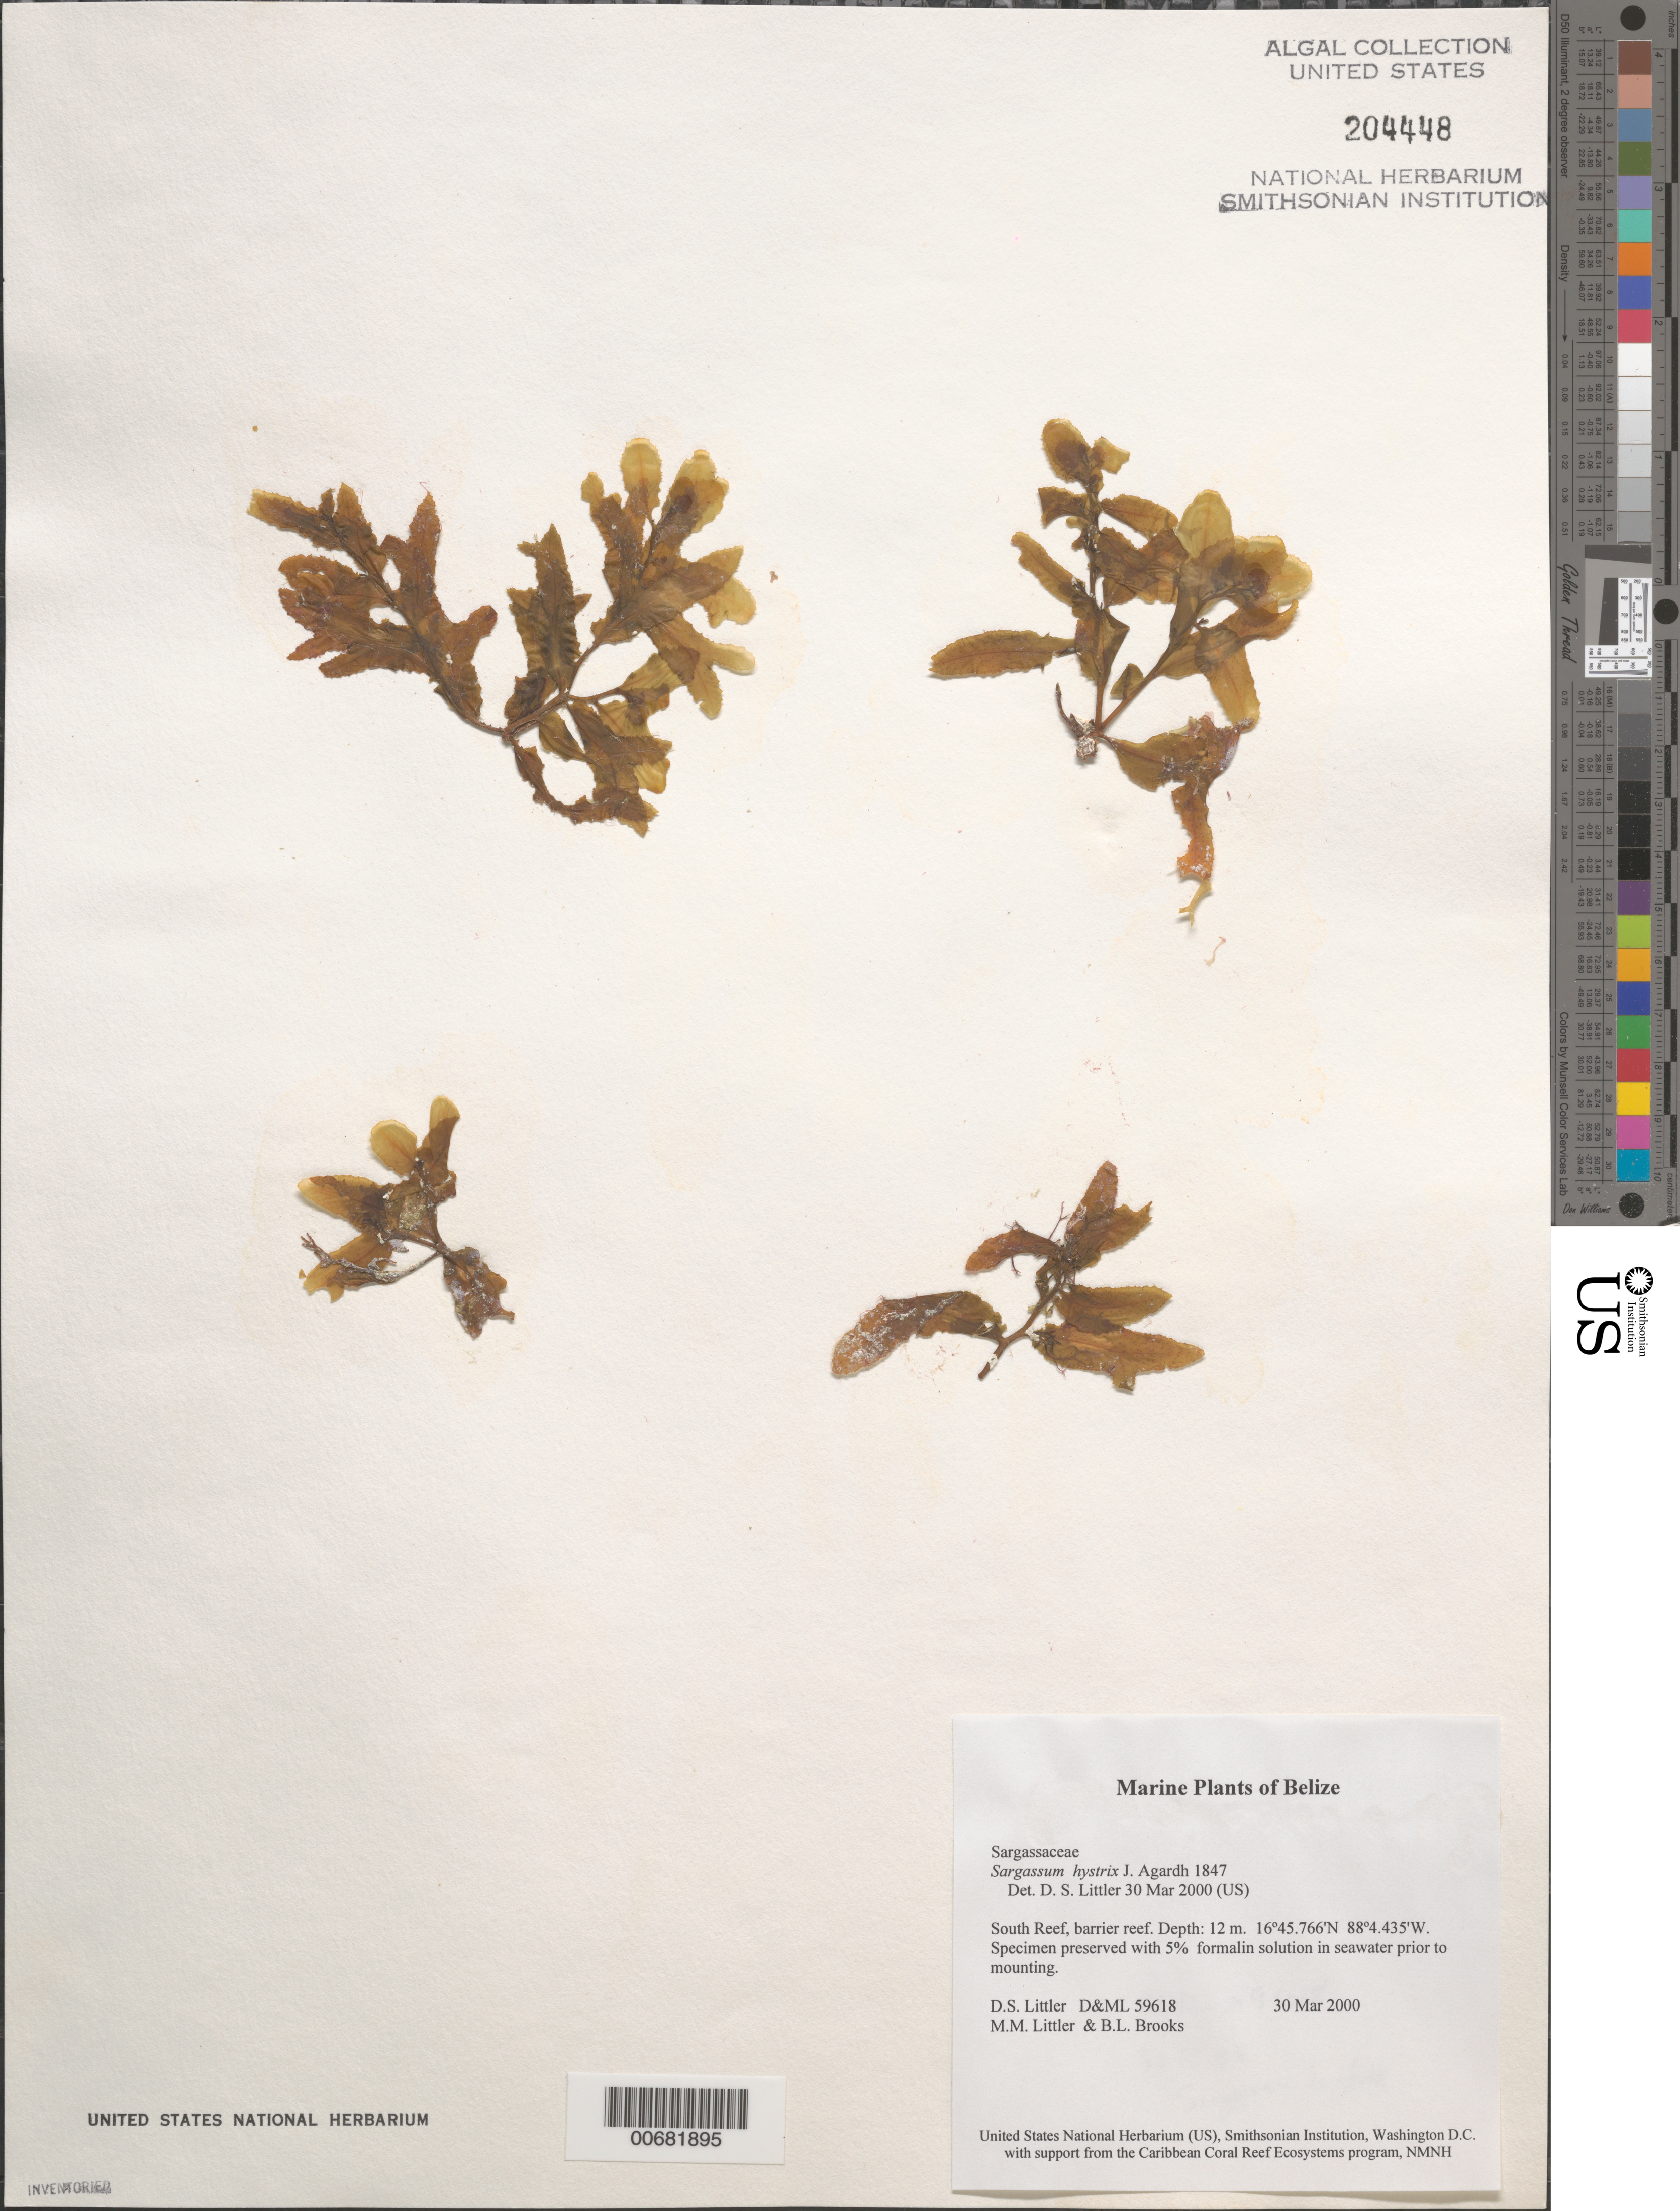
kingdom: Chromista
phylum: Ochrophyta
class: Phaeophyceae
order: Fucales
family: Sargassaceae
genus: Sargassum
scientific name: Sargassum hystrix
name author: J. Agardh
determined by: Littler, D. S.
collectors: D. S. Littler, M. M. Littler & B. Brooks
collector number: D&ML 59618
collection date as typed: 30 Mar 2000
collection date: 2000-03-30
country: belize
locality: South Reef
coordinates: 16 45.766' N, 88 4.435' W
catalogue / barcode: US 204448